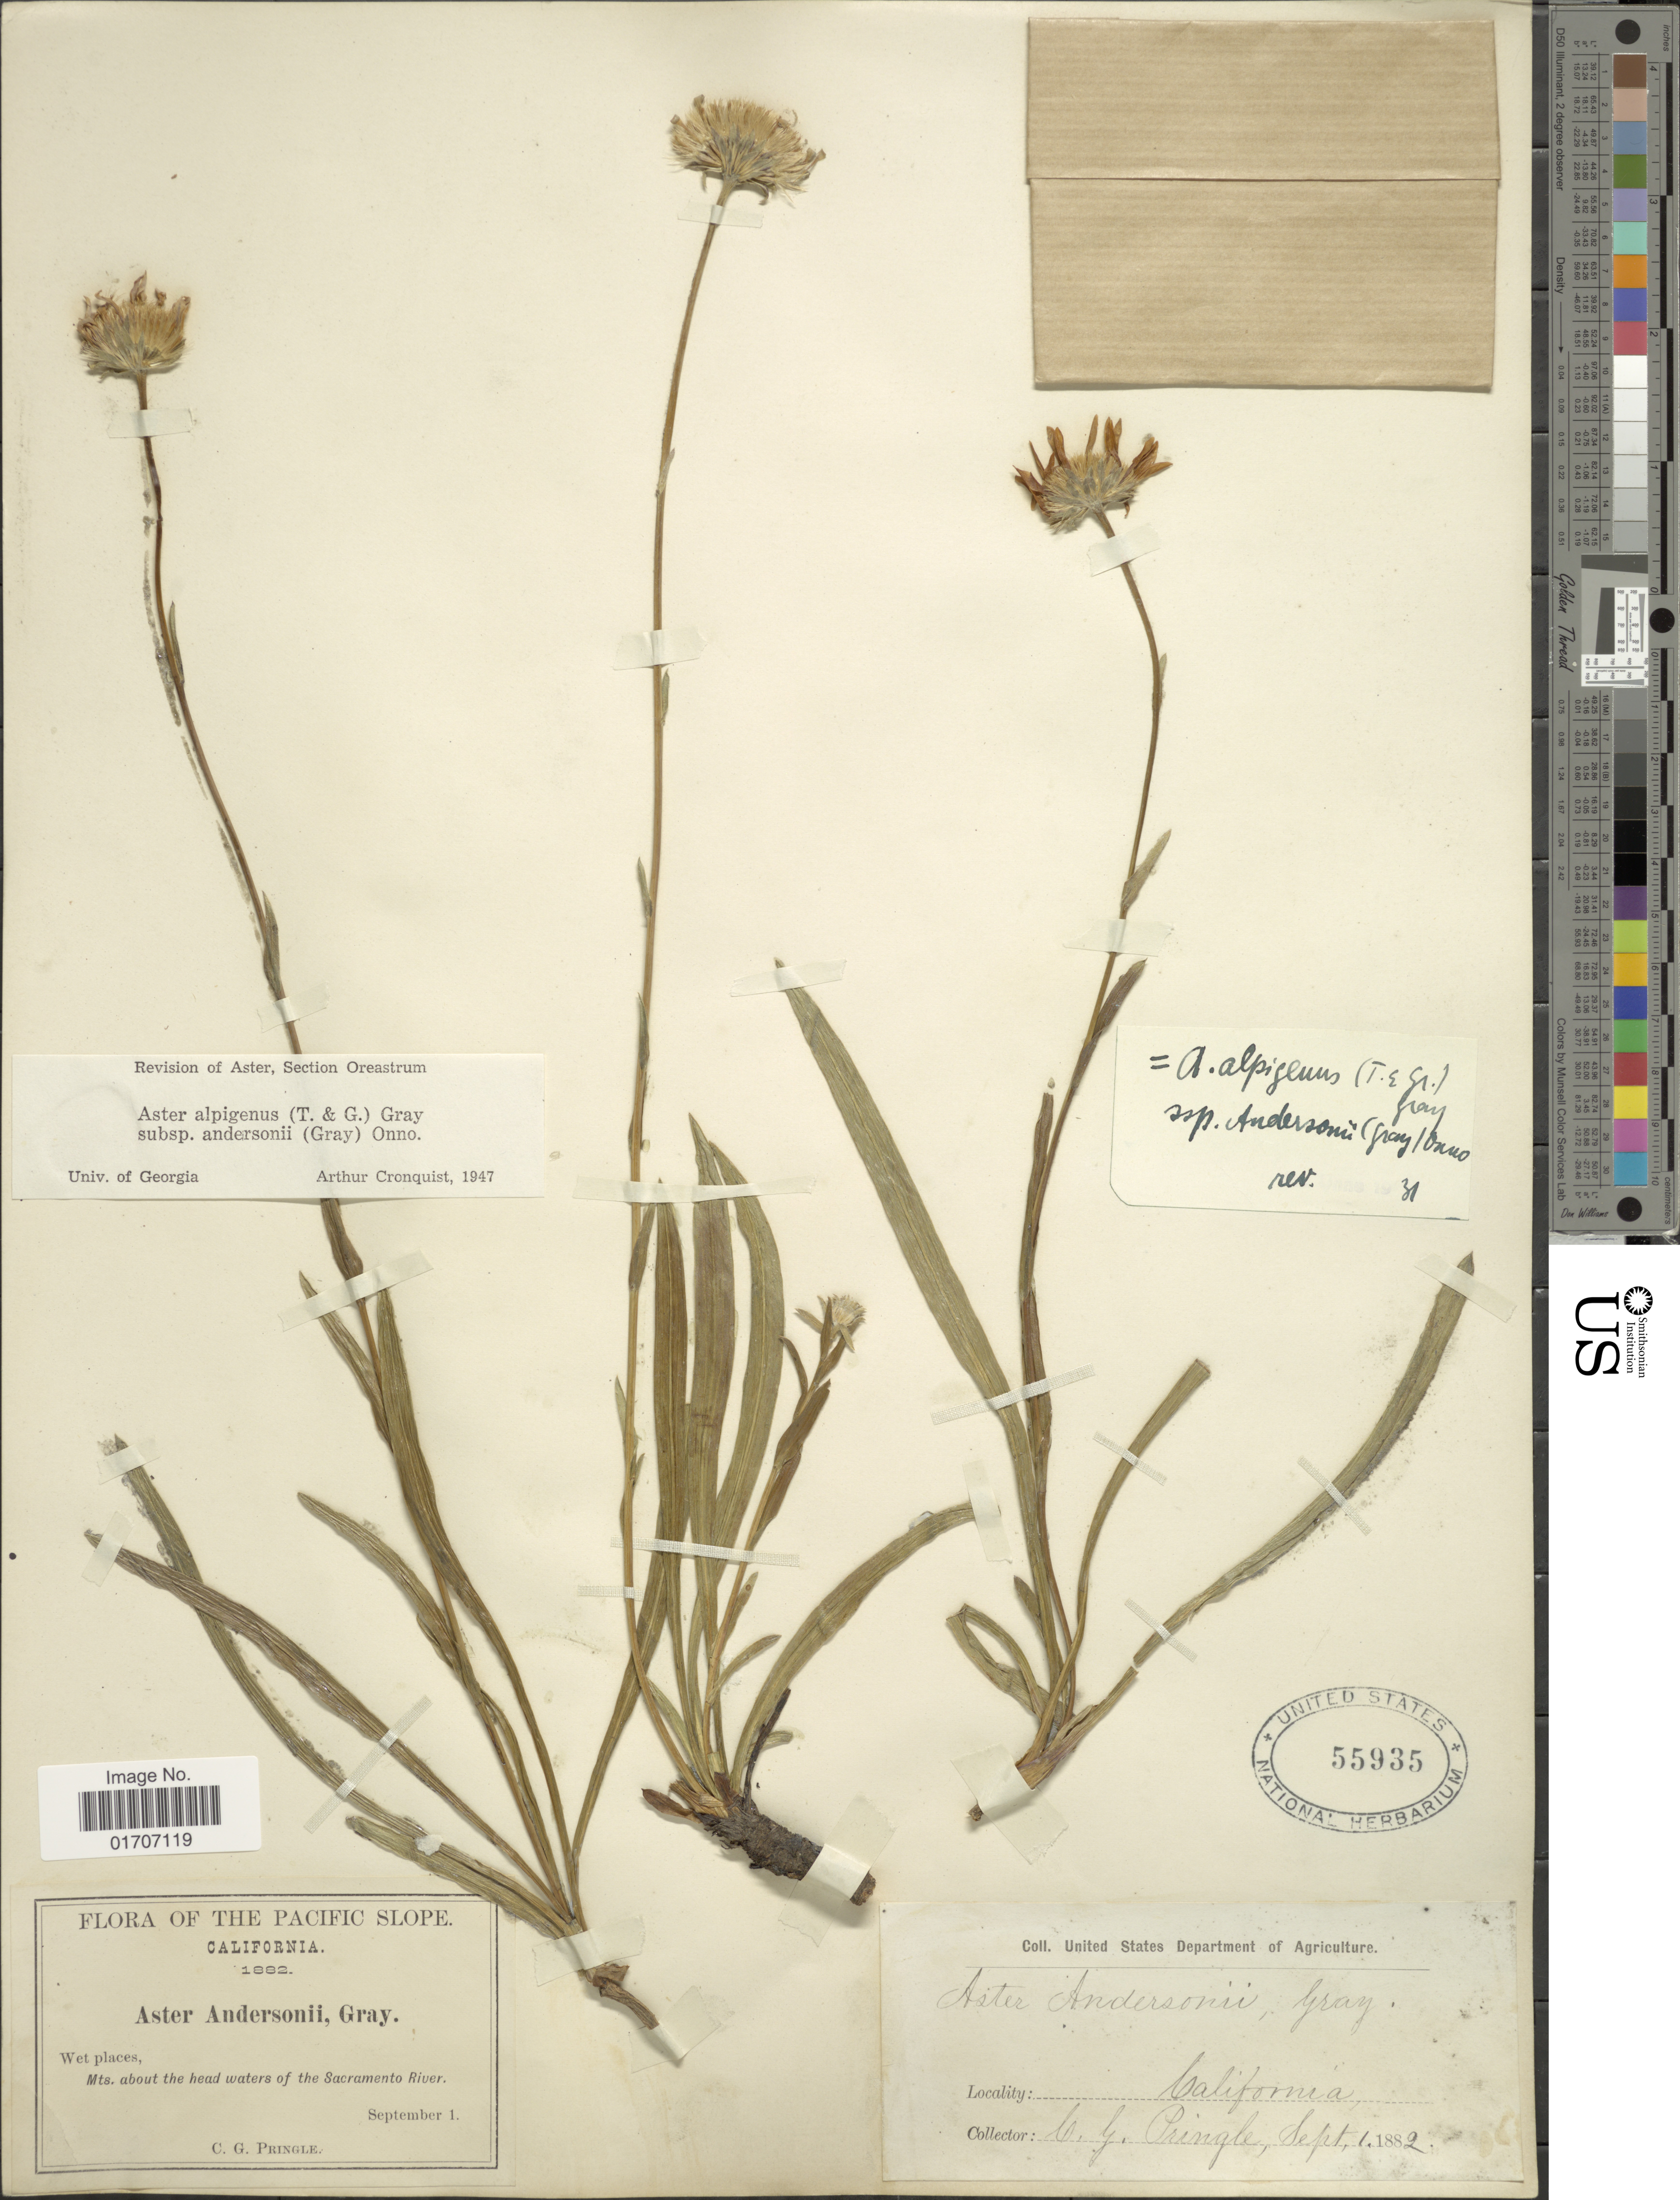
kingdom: Plantae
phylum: Tracheophyta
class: Magnoliopsida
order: Asterales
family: Asteraceae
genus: Oreostemma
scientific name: Oreostemma alpigenum var. andersonii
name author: (A. Gray) G.L. Nesom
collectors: C. G. Pringle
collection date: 1882-09-01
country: United States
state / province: California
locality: Pacific Slope. California. Wet places, Mts. about the head waters of the Sacramento River.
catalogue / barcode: US 55935